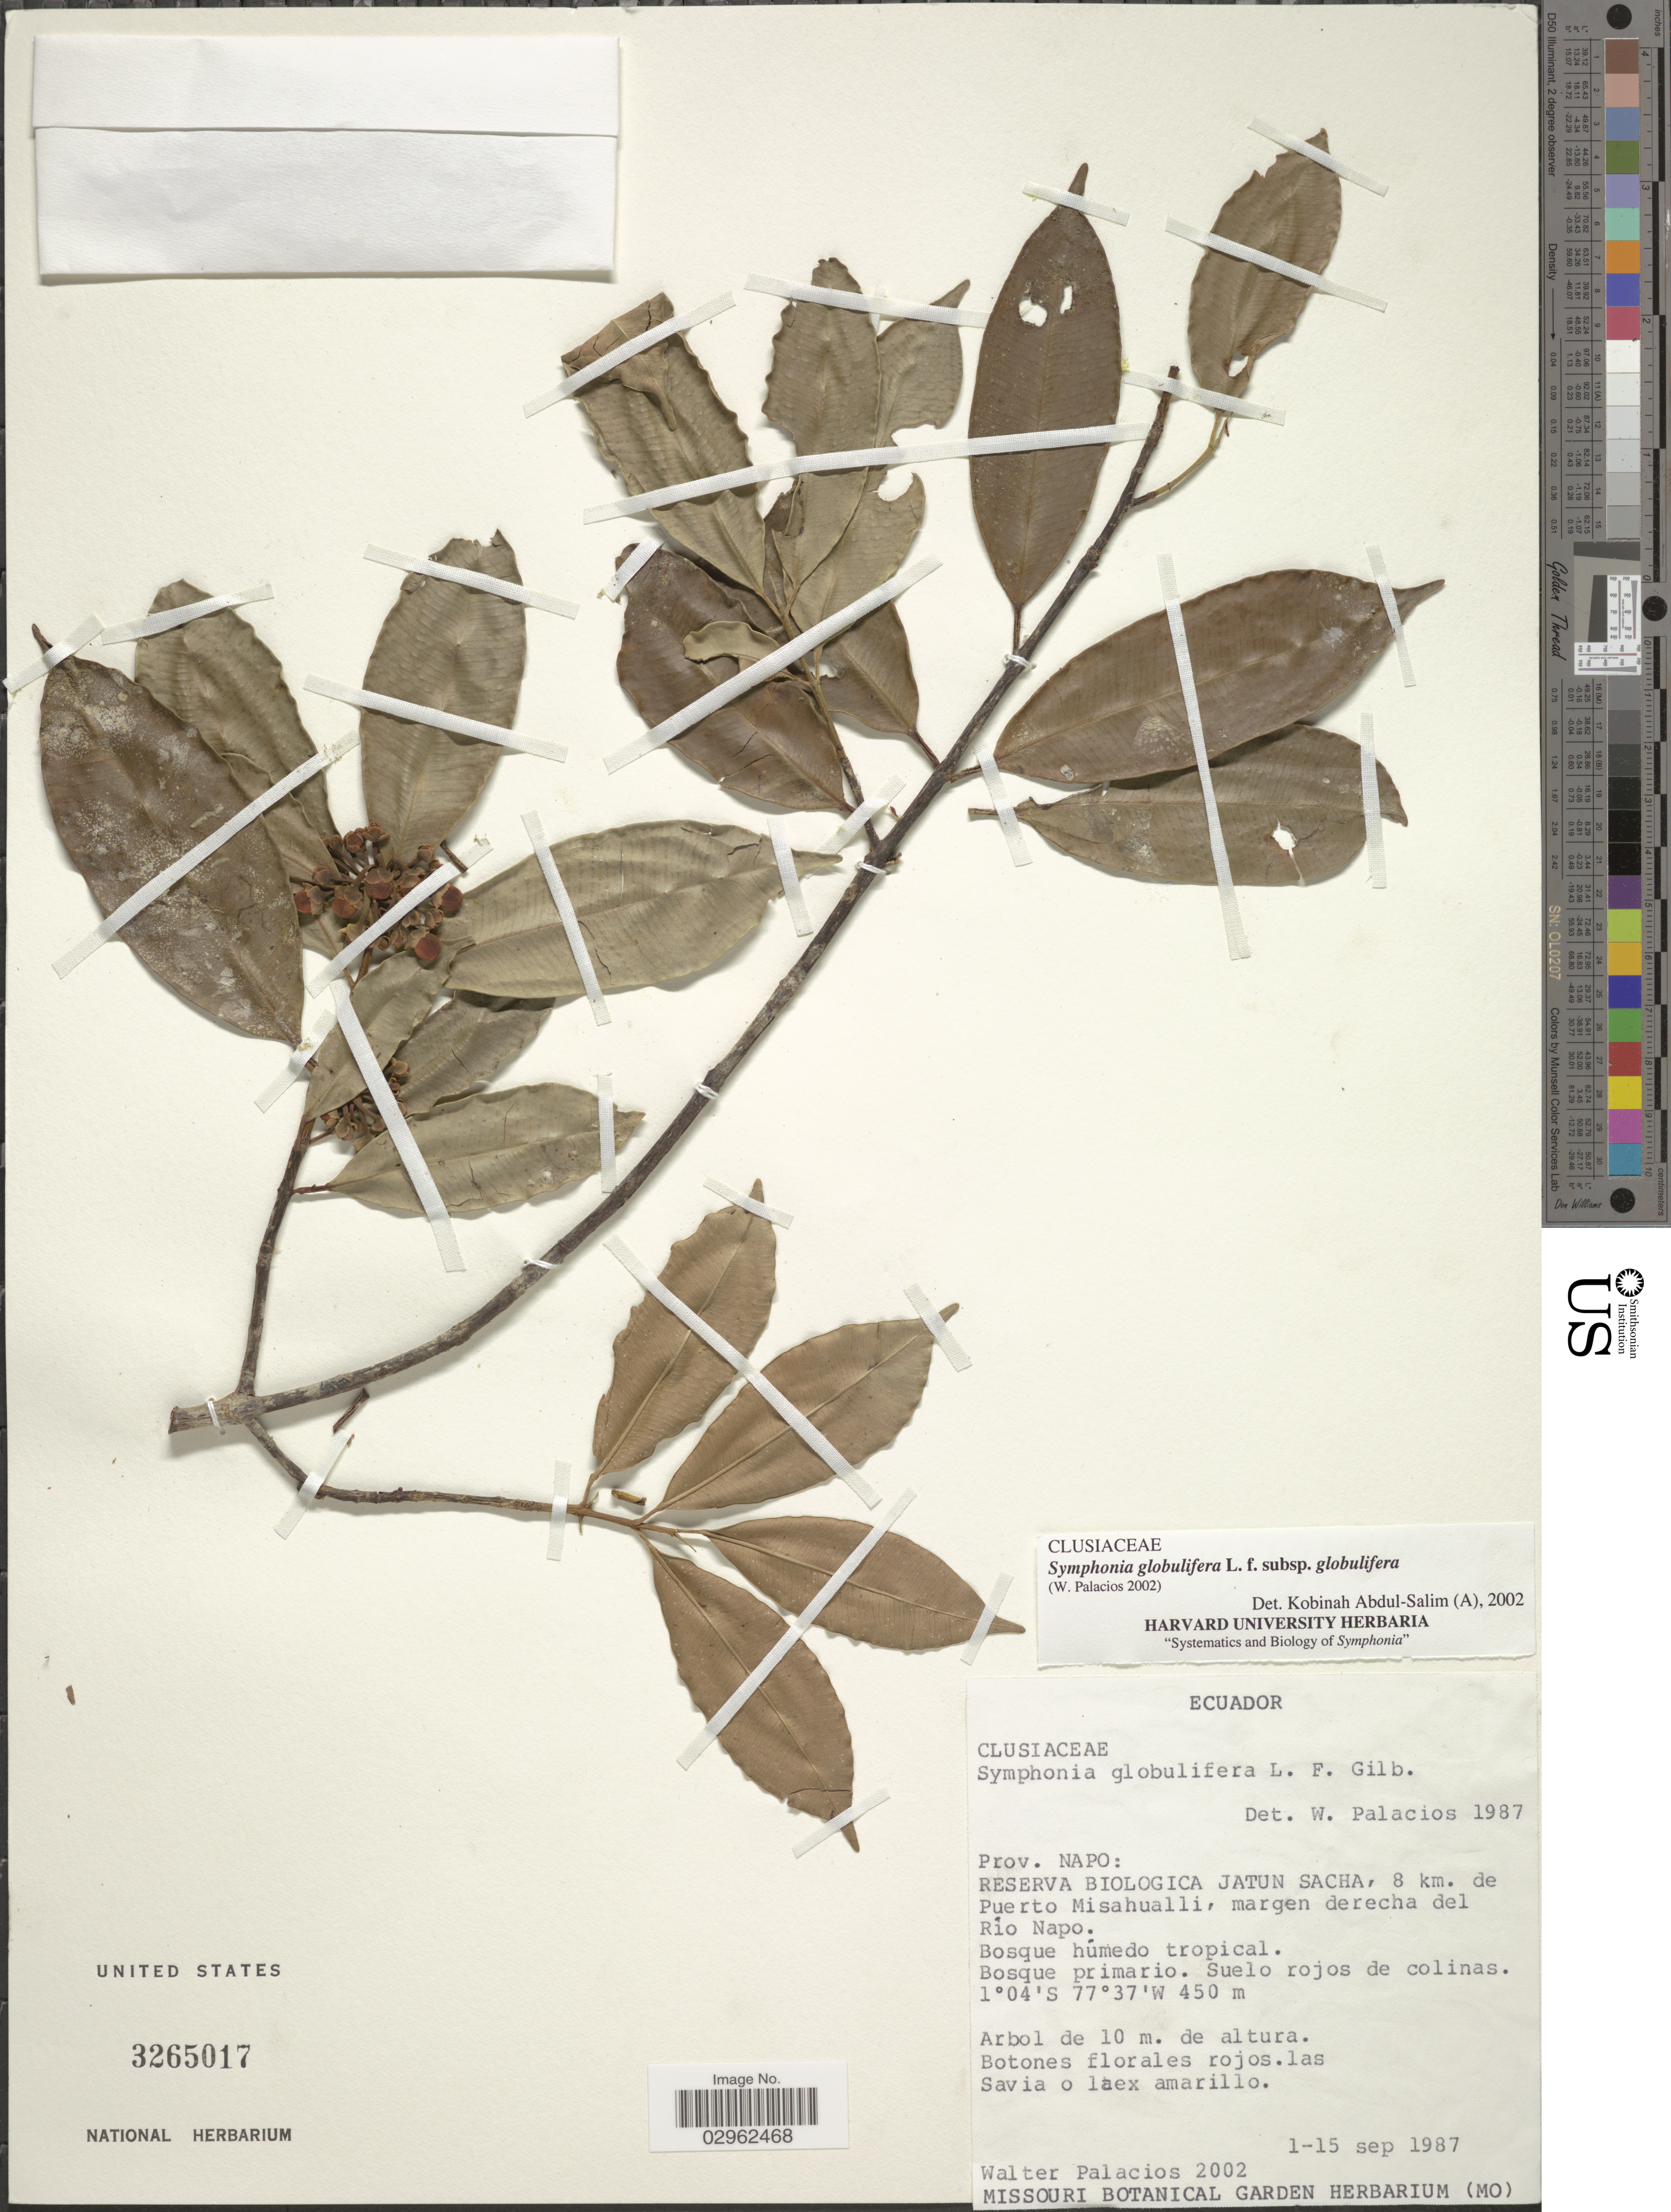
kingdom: Plantae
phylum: Tracheophyta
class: Magnoliopsida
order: Malpighiales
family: Clusiaceae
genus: Symphonia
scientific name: Symphonia globulifera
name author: L. f.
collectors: W. Palacios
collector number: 2002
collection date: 1987-09-01/1987-09-15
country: Ecuador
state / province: Napo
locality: Prov. Napo: Reserva Biologica Jatun Sacha, 8 km. de Puerto Misahualli, margen derecha del Río Napo.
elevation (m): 450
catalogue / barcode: US 3265017